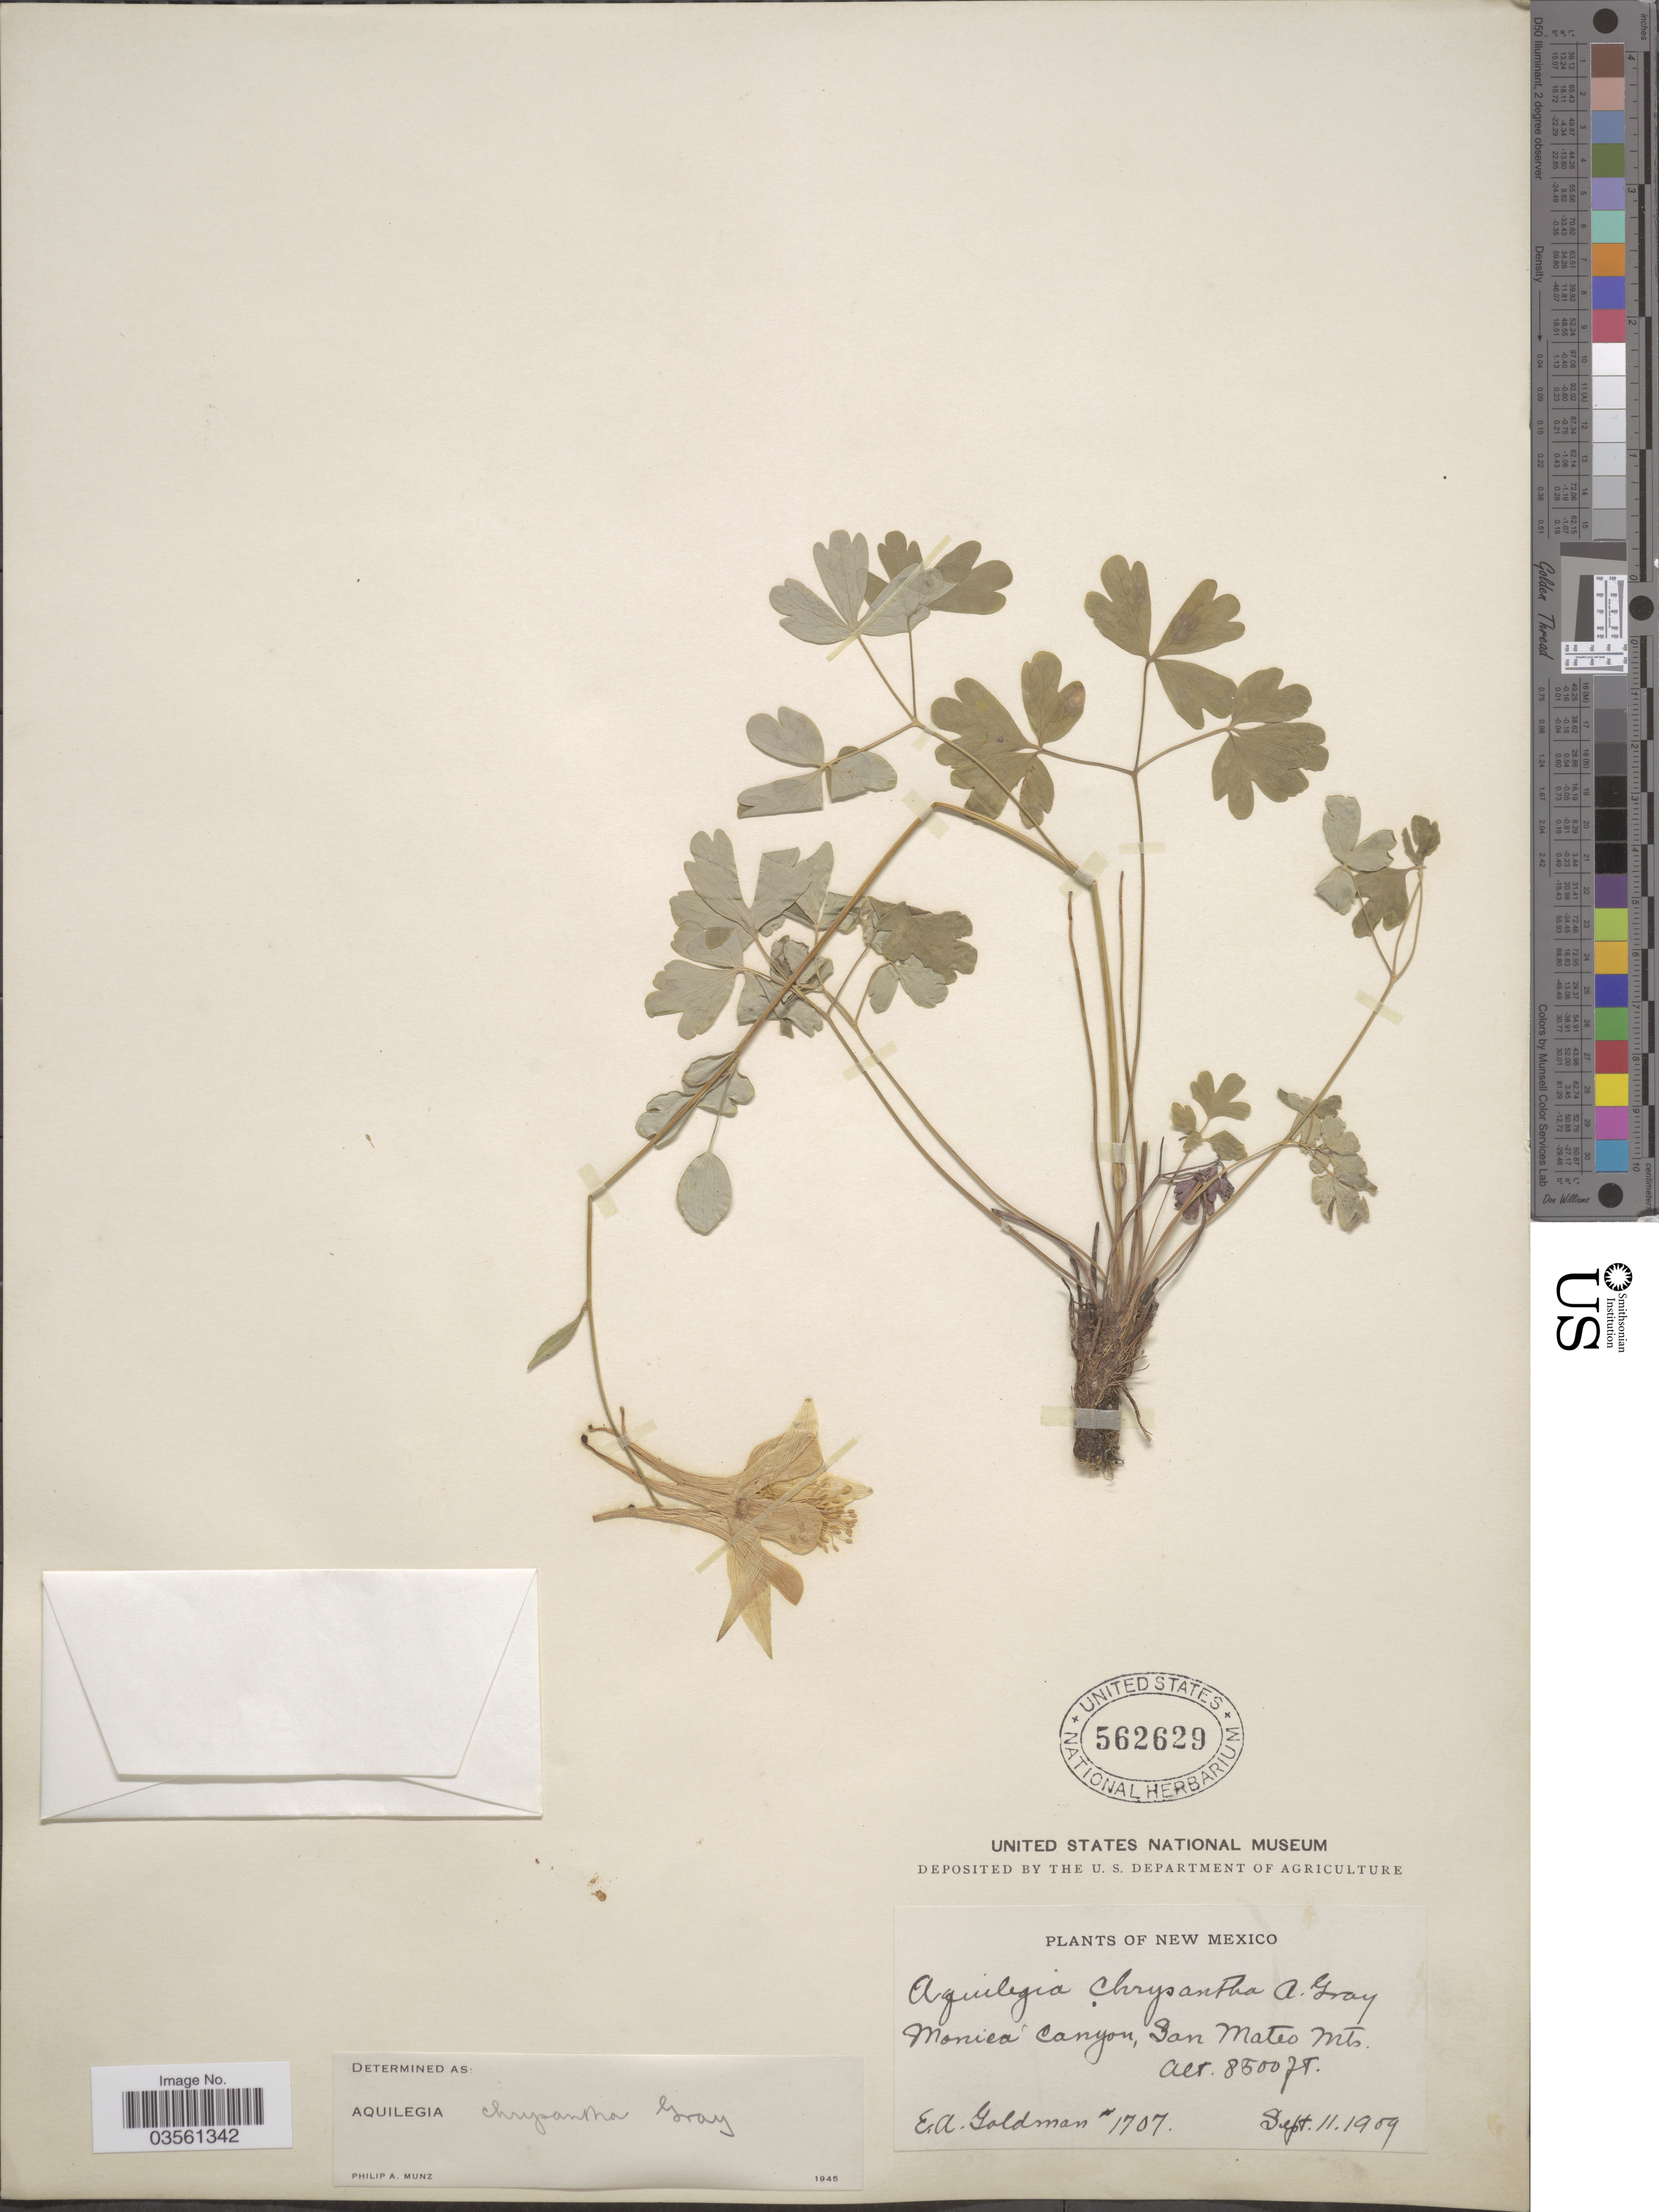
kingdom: Plantae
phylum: Tracheophyta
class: Magnoliopsida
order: Ranunculales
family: Ranunculaceae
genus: Aquilegia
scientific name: Aquilegia chrysantha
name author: A. Gray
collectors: E. A. Goldman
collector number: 1707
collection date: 1909-09-11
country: United States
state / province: New Mexico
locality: Monica Canyon, San Mateo Mts.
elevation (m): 2591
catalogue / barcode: US 562629